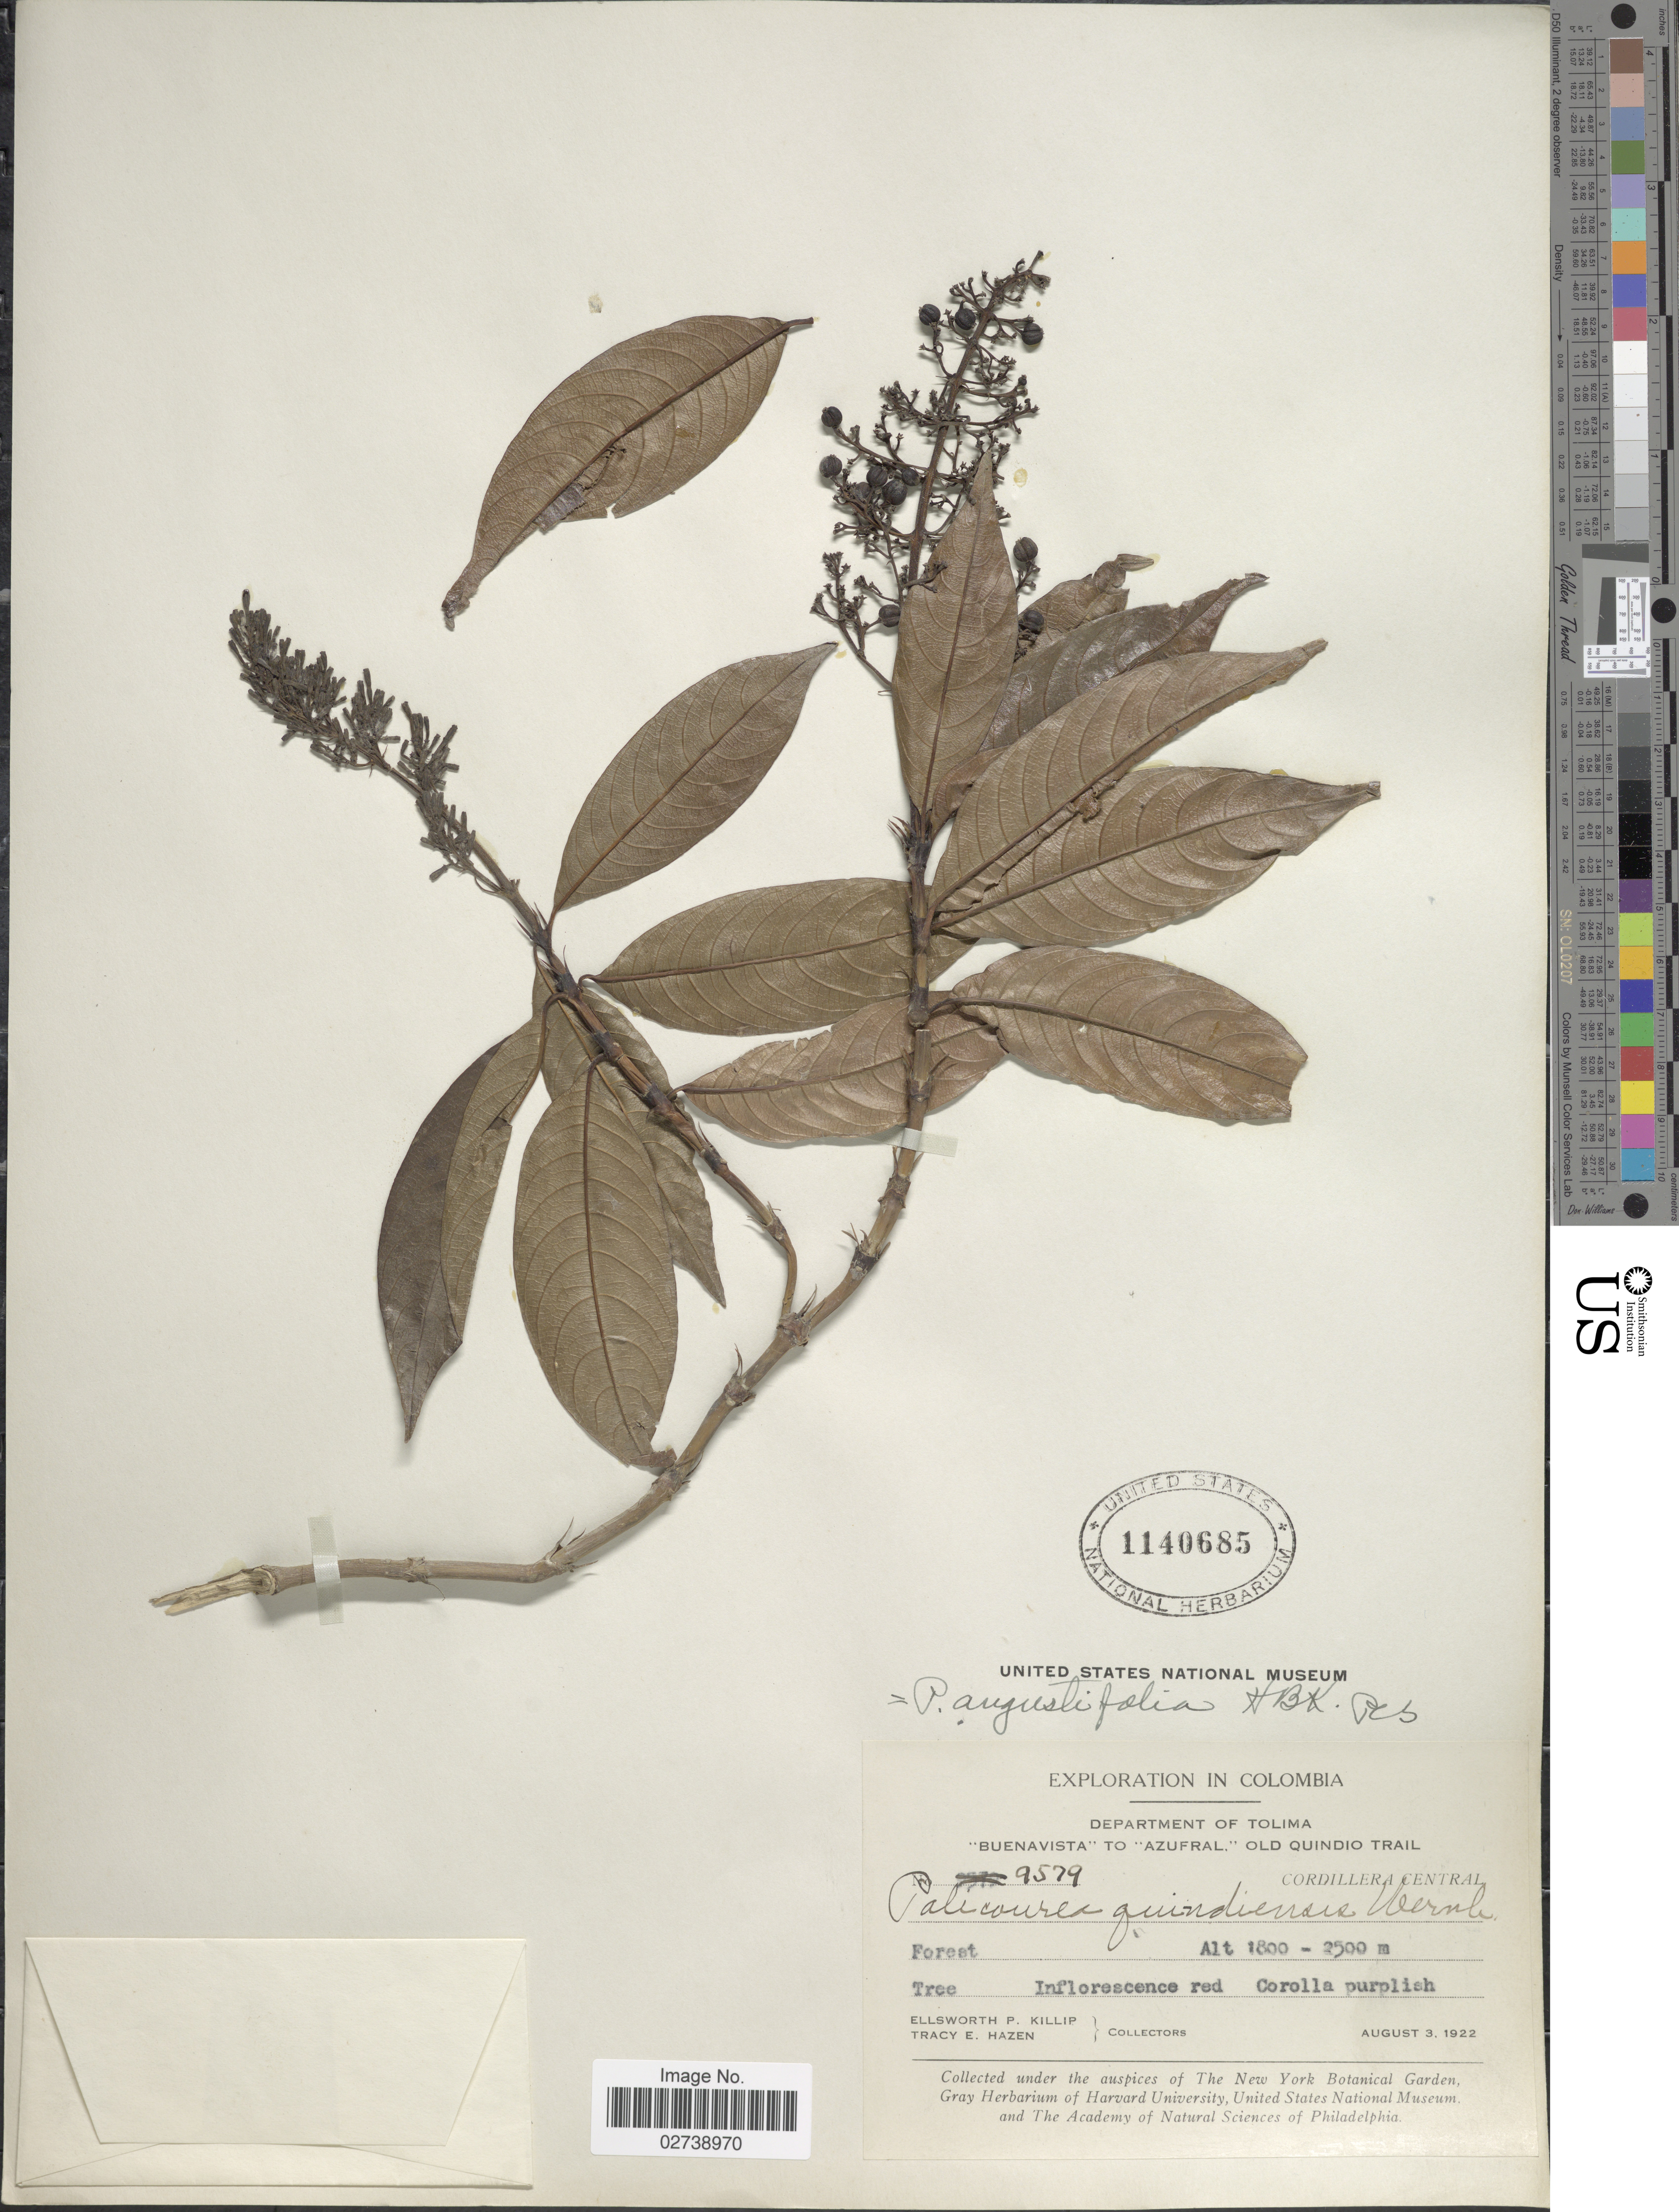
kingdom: Plantae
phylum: Tracheophyta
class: Magnoliopsida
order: Gentianales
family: Rubiaceae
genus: Palicourea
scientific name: Palicourea angustifolia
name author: Kunth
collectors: E. P. Killip & T. E. Hazen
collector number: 9579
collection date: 1922-08-03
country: Colombia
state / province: Tolima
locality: Department of Tolima, "Buenavista" to "Azufral," old Quindio Trail. Cordillera Central.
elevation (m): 1800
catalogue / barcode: US 1140685